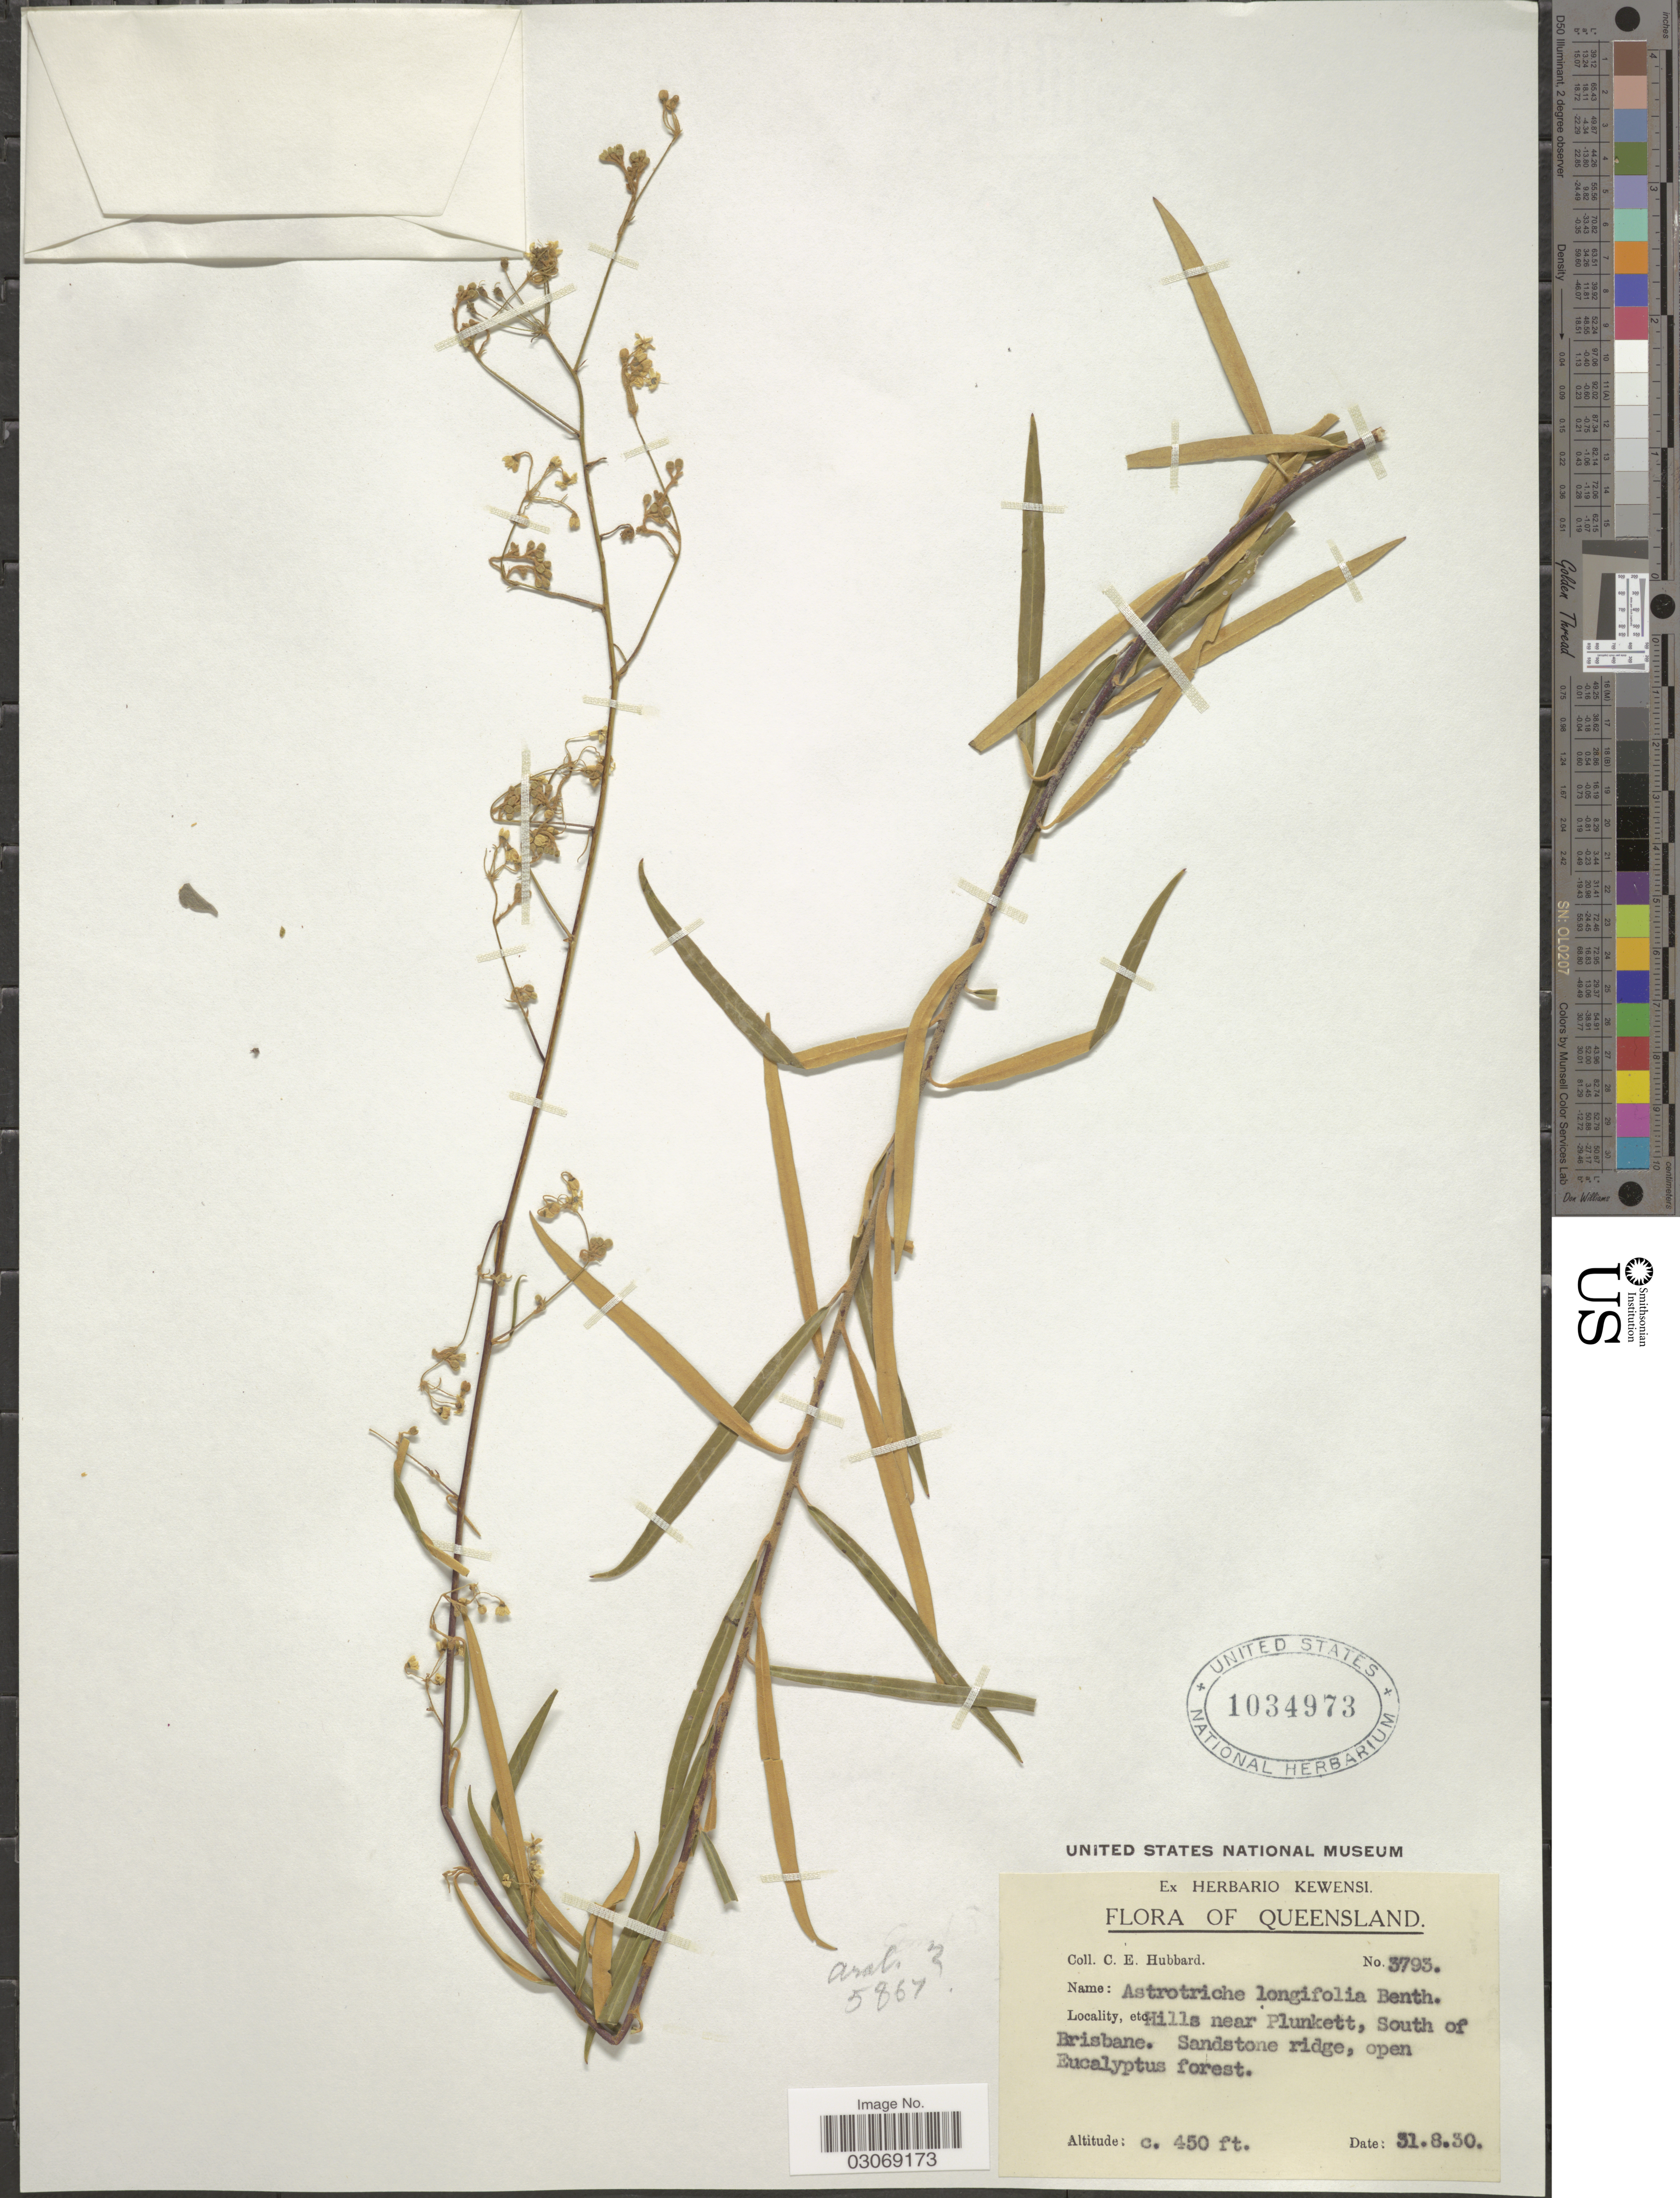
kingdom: Plantae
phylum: Tracheophyta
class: Magnoliopsida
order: Apiales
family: Araliaceae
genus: Astrotricha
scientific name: Astrotricha longifolia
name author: Benth.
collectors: C. E. Hubbard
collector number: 3793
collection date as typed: Transcribed d/m/y: 31/8/30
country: Australia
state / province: Queensland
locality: Hills near Plunkett, South of Brisbane. Sandstone ridge.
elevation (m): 137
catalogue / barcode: US 1034973